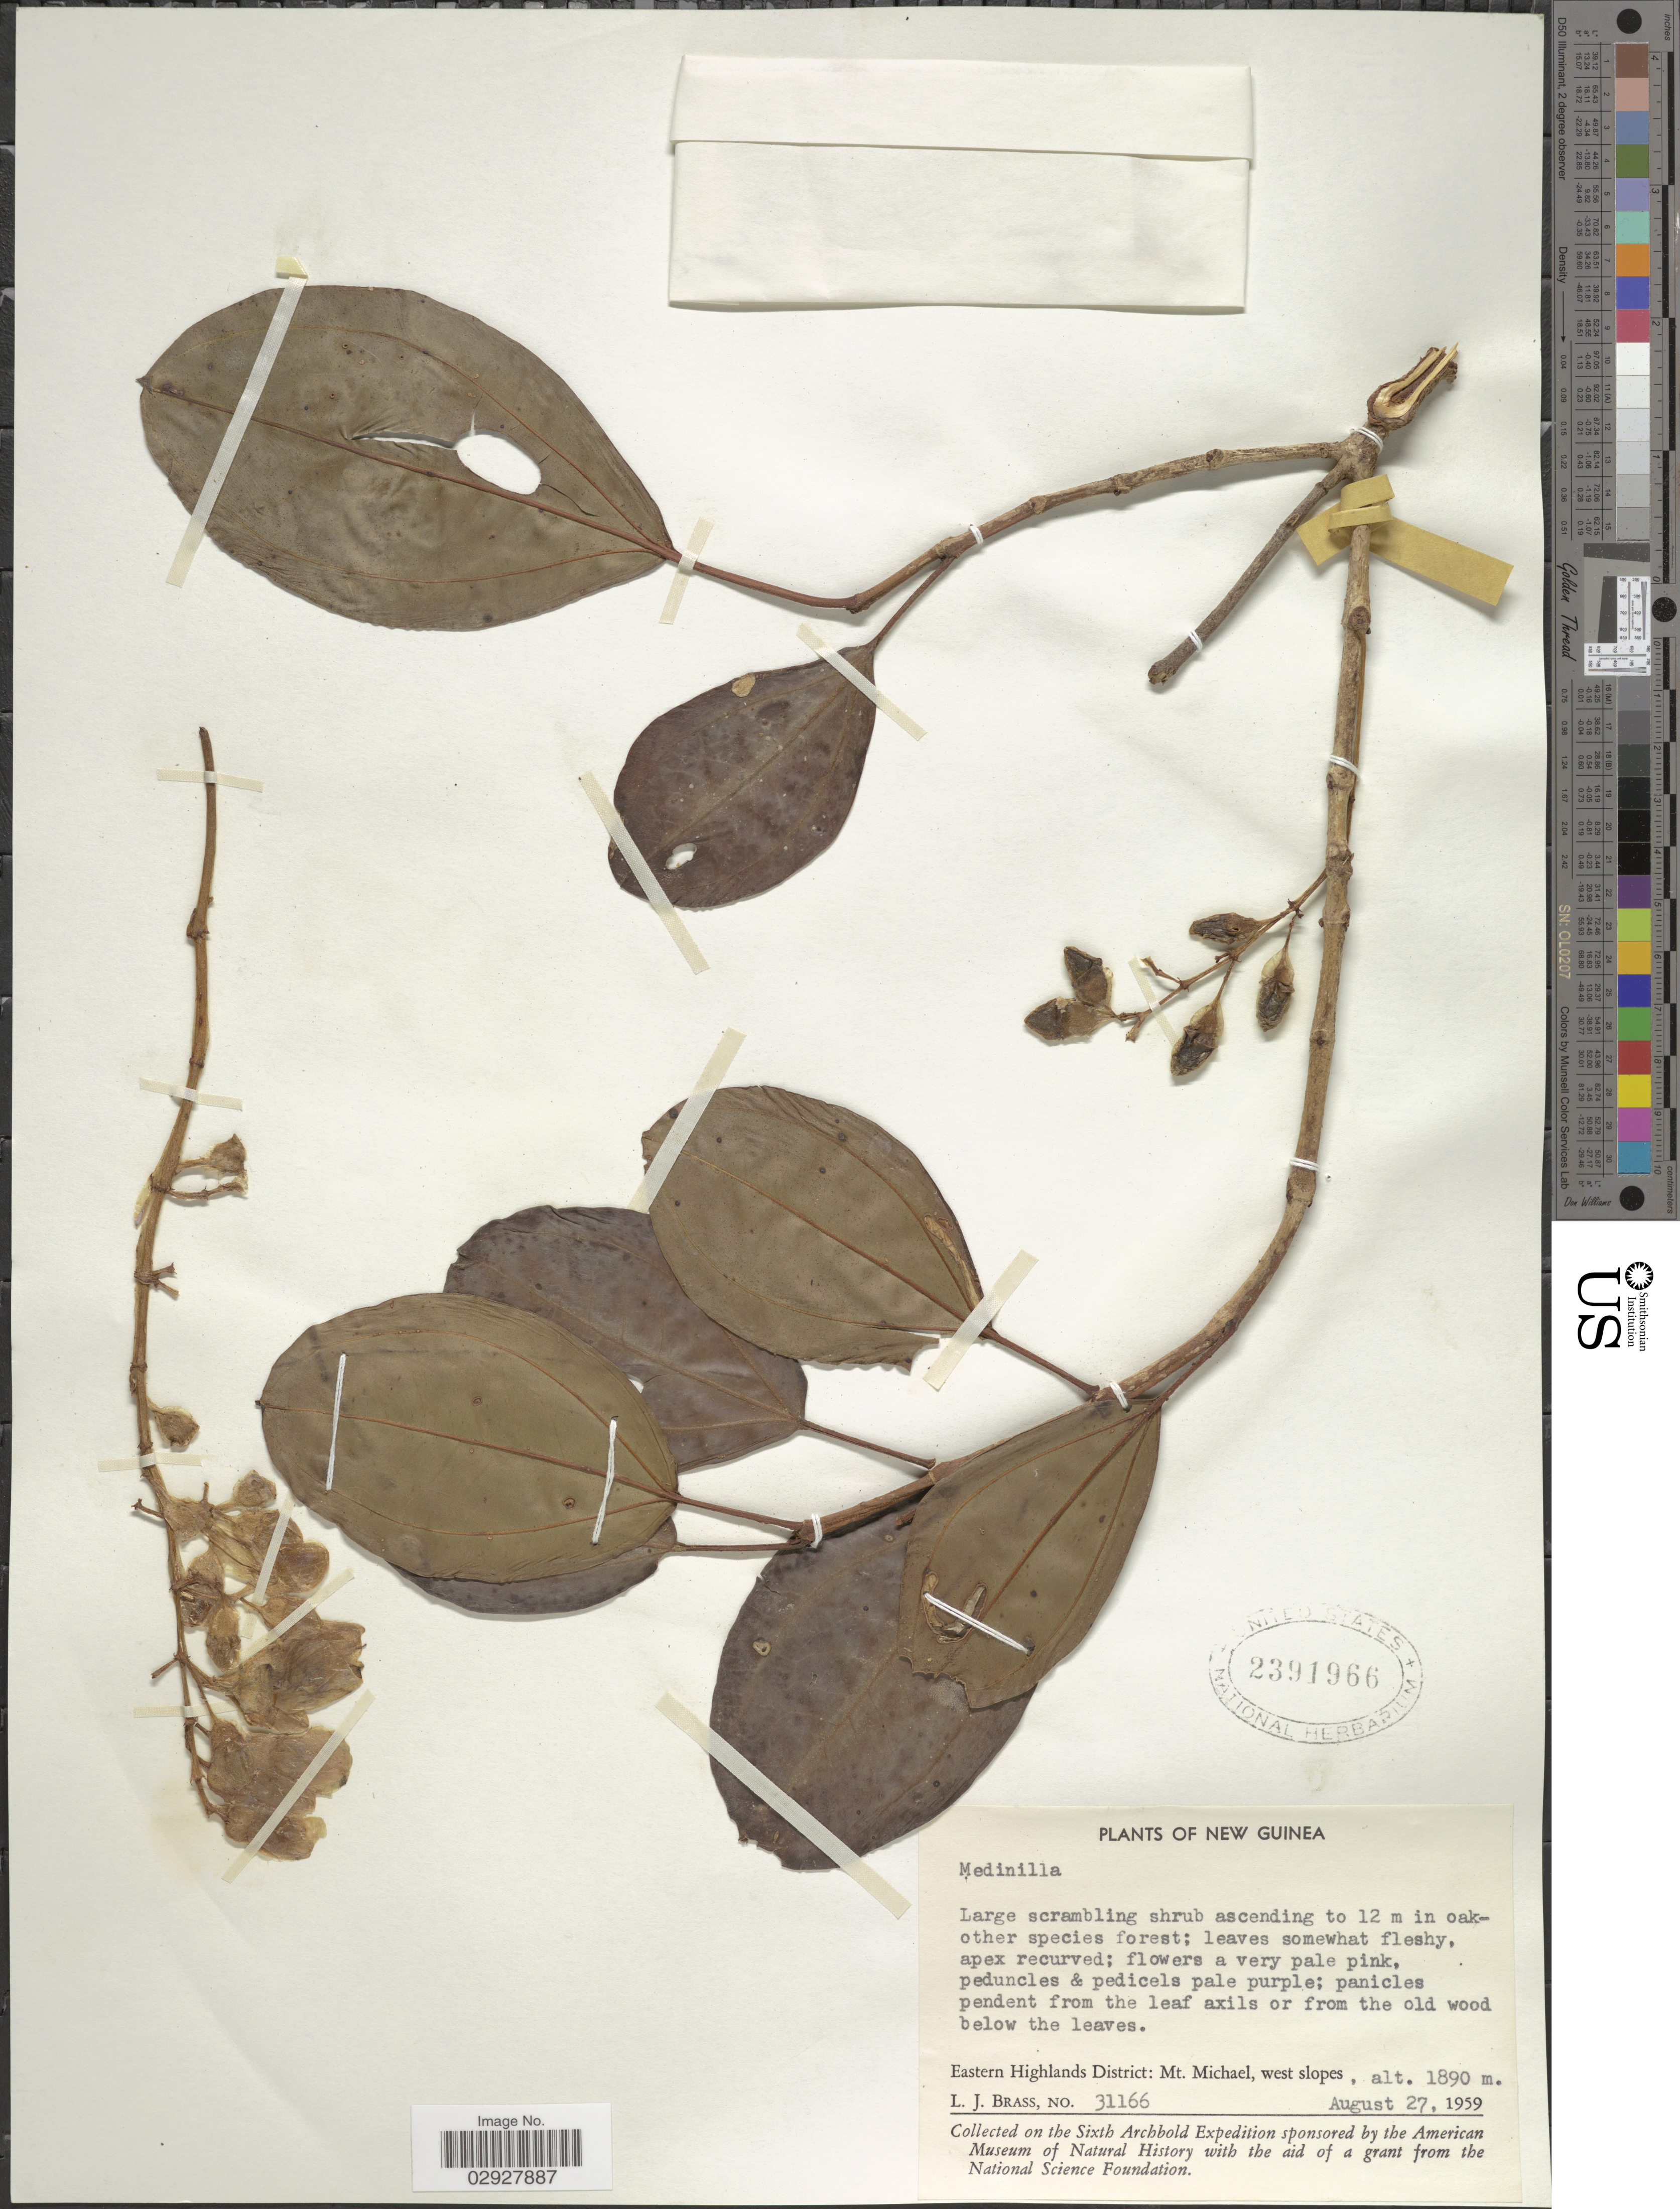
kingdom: Plantae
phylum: Tracheophyta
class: Magnoliopsida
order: Myrtales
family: Melastomataceae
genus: Medinilla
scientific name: Medinilla sp.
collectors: L. J. Brass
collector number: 31166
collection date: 1959-08-27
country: Papua New Guinea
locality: New Guinea, Eastern Highlands District: Mt. Michael, west slopes.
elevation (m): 1890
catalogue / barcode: US 2391966